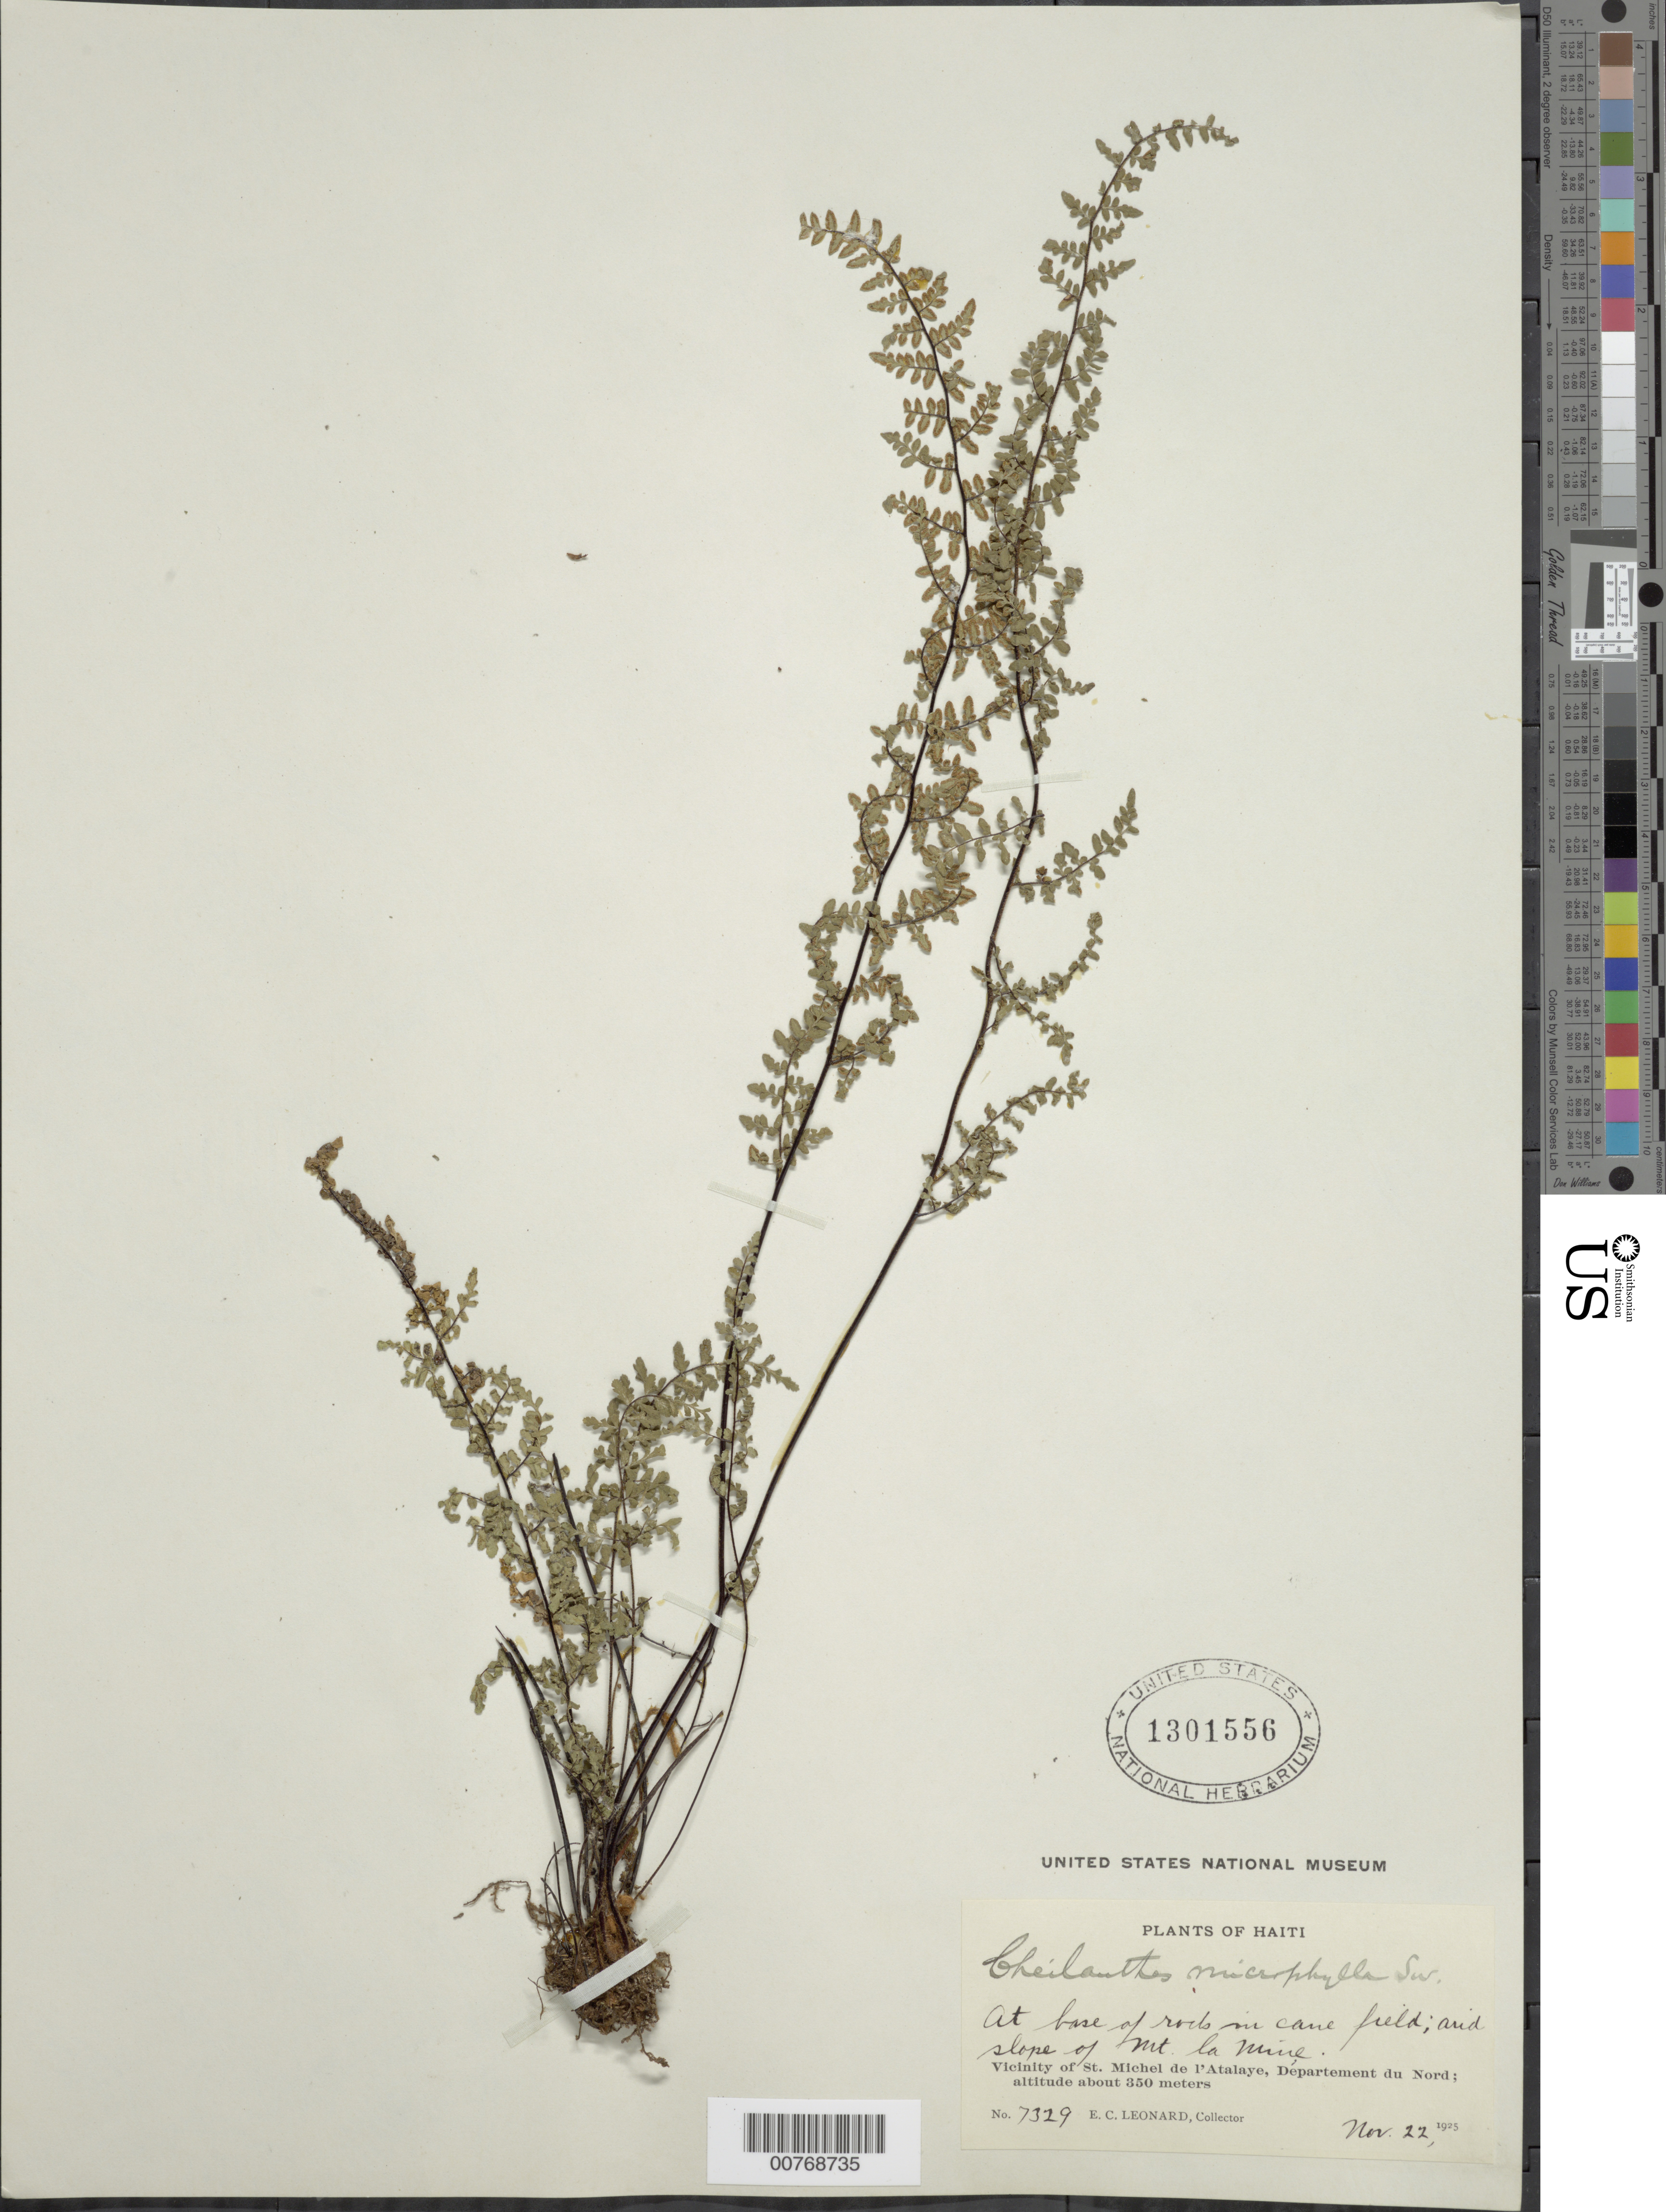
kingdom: Plantae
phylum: Tracheophyta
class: Polypodiopsida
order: Polypodiales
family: Pteridaceae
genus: Myriopteris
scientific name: Myriopteris microphylla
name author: (Sw.) Grusz & Windham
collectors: E. C. Leonard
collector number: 7329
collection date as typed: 22 Nov 1925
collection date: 1925-11-22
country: Haiti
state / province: Nord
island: Hispaniola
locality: Vicinity of St. Michele de l'Atalaye, Departement du Nord, slope of Mt. La Mine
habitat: At base of rocks in cane field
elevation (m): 350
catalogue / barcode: US 1301556